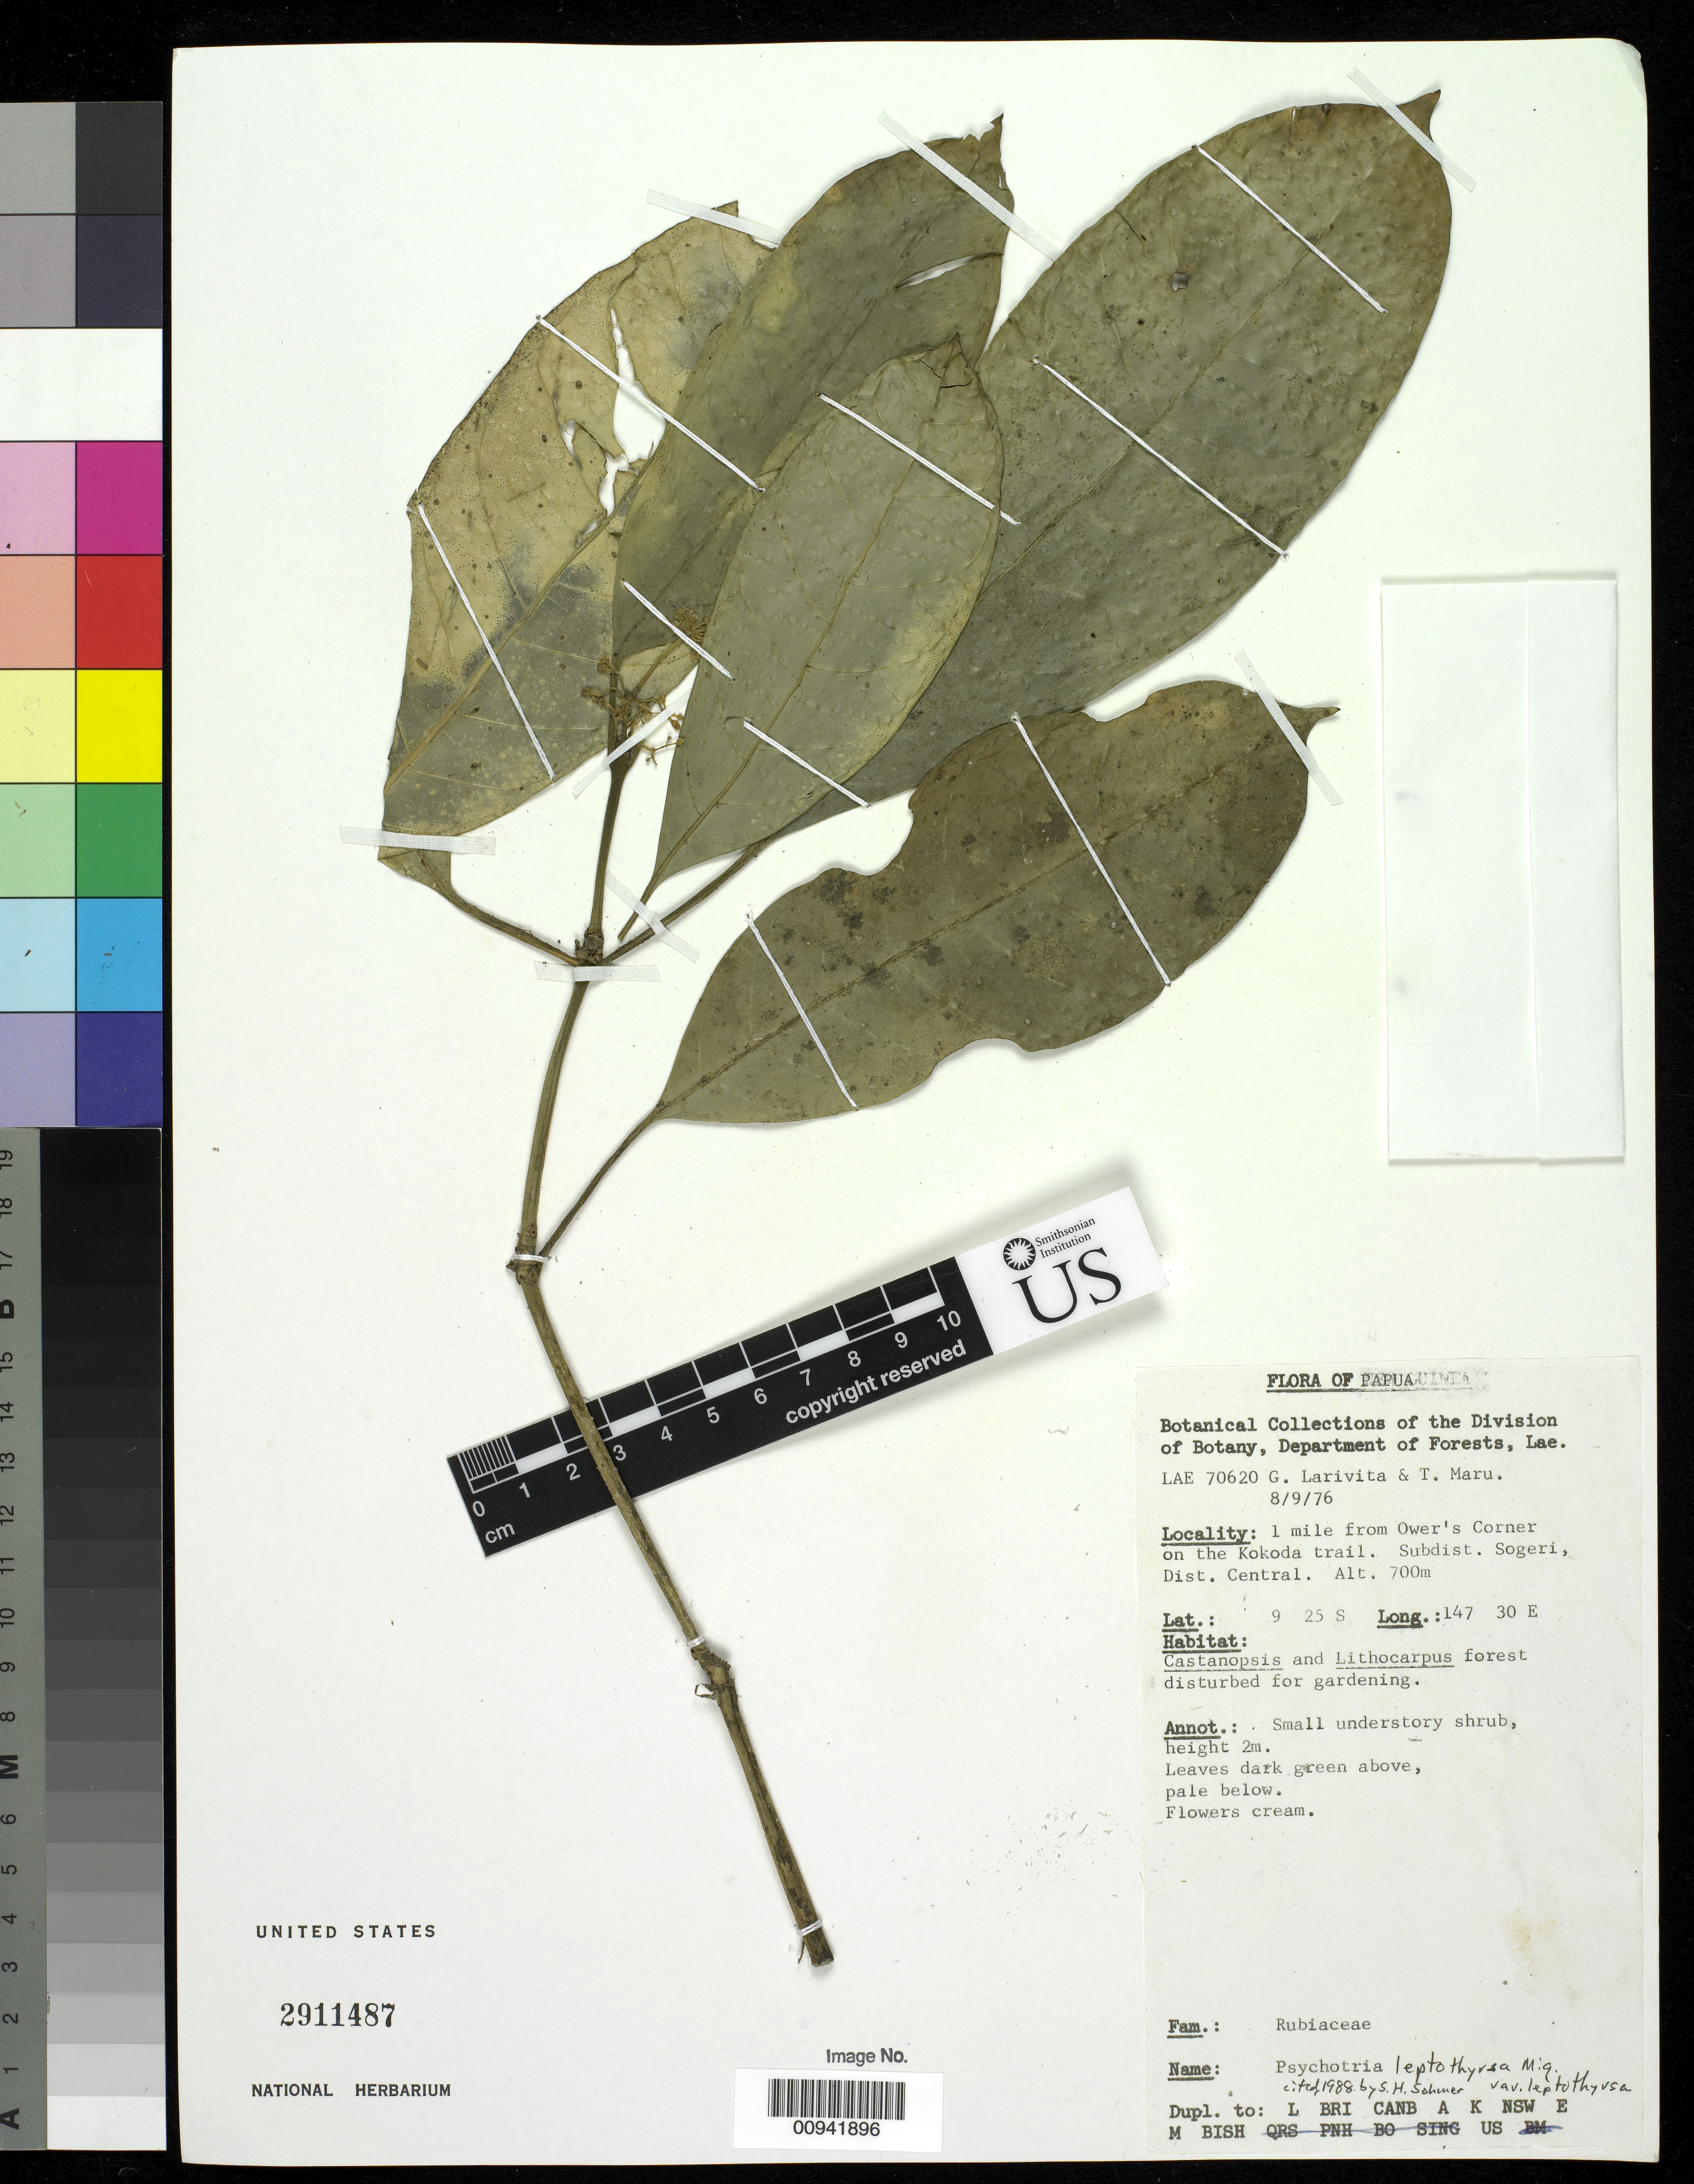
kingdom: Plantae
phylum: Tracheophyta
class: Magnoliopsida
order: Gentianales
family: Rubiaceae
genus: Psychotria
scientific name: Psychotria leptothyrsa var. leptothyrsa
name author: Miq.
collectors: G. Larivita & T. Maru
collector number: LAE 70620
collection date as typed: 08 Sep 1976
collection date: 1976-09-08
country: Papua New Guinea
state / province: Central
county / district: Sogeri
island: New Guinea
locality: Lae; 1 mile from Ower's Corner on the Kokoda trail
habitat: Castanopsis and Lithocarpus forest disturbed for gardening.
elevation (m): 700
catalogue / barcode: US 2911487